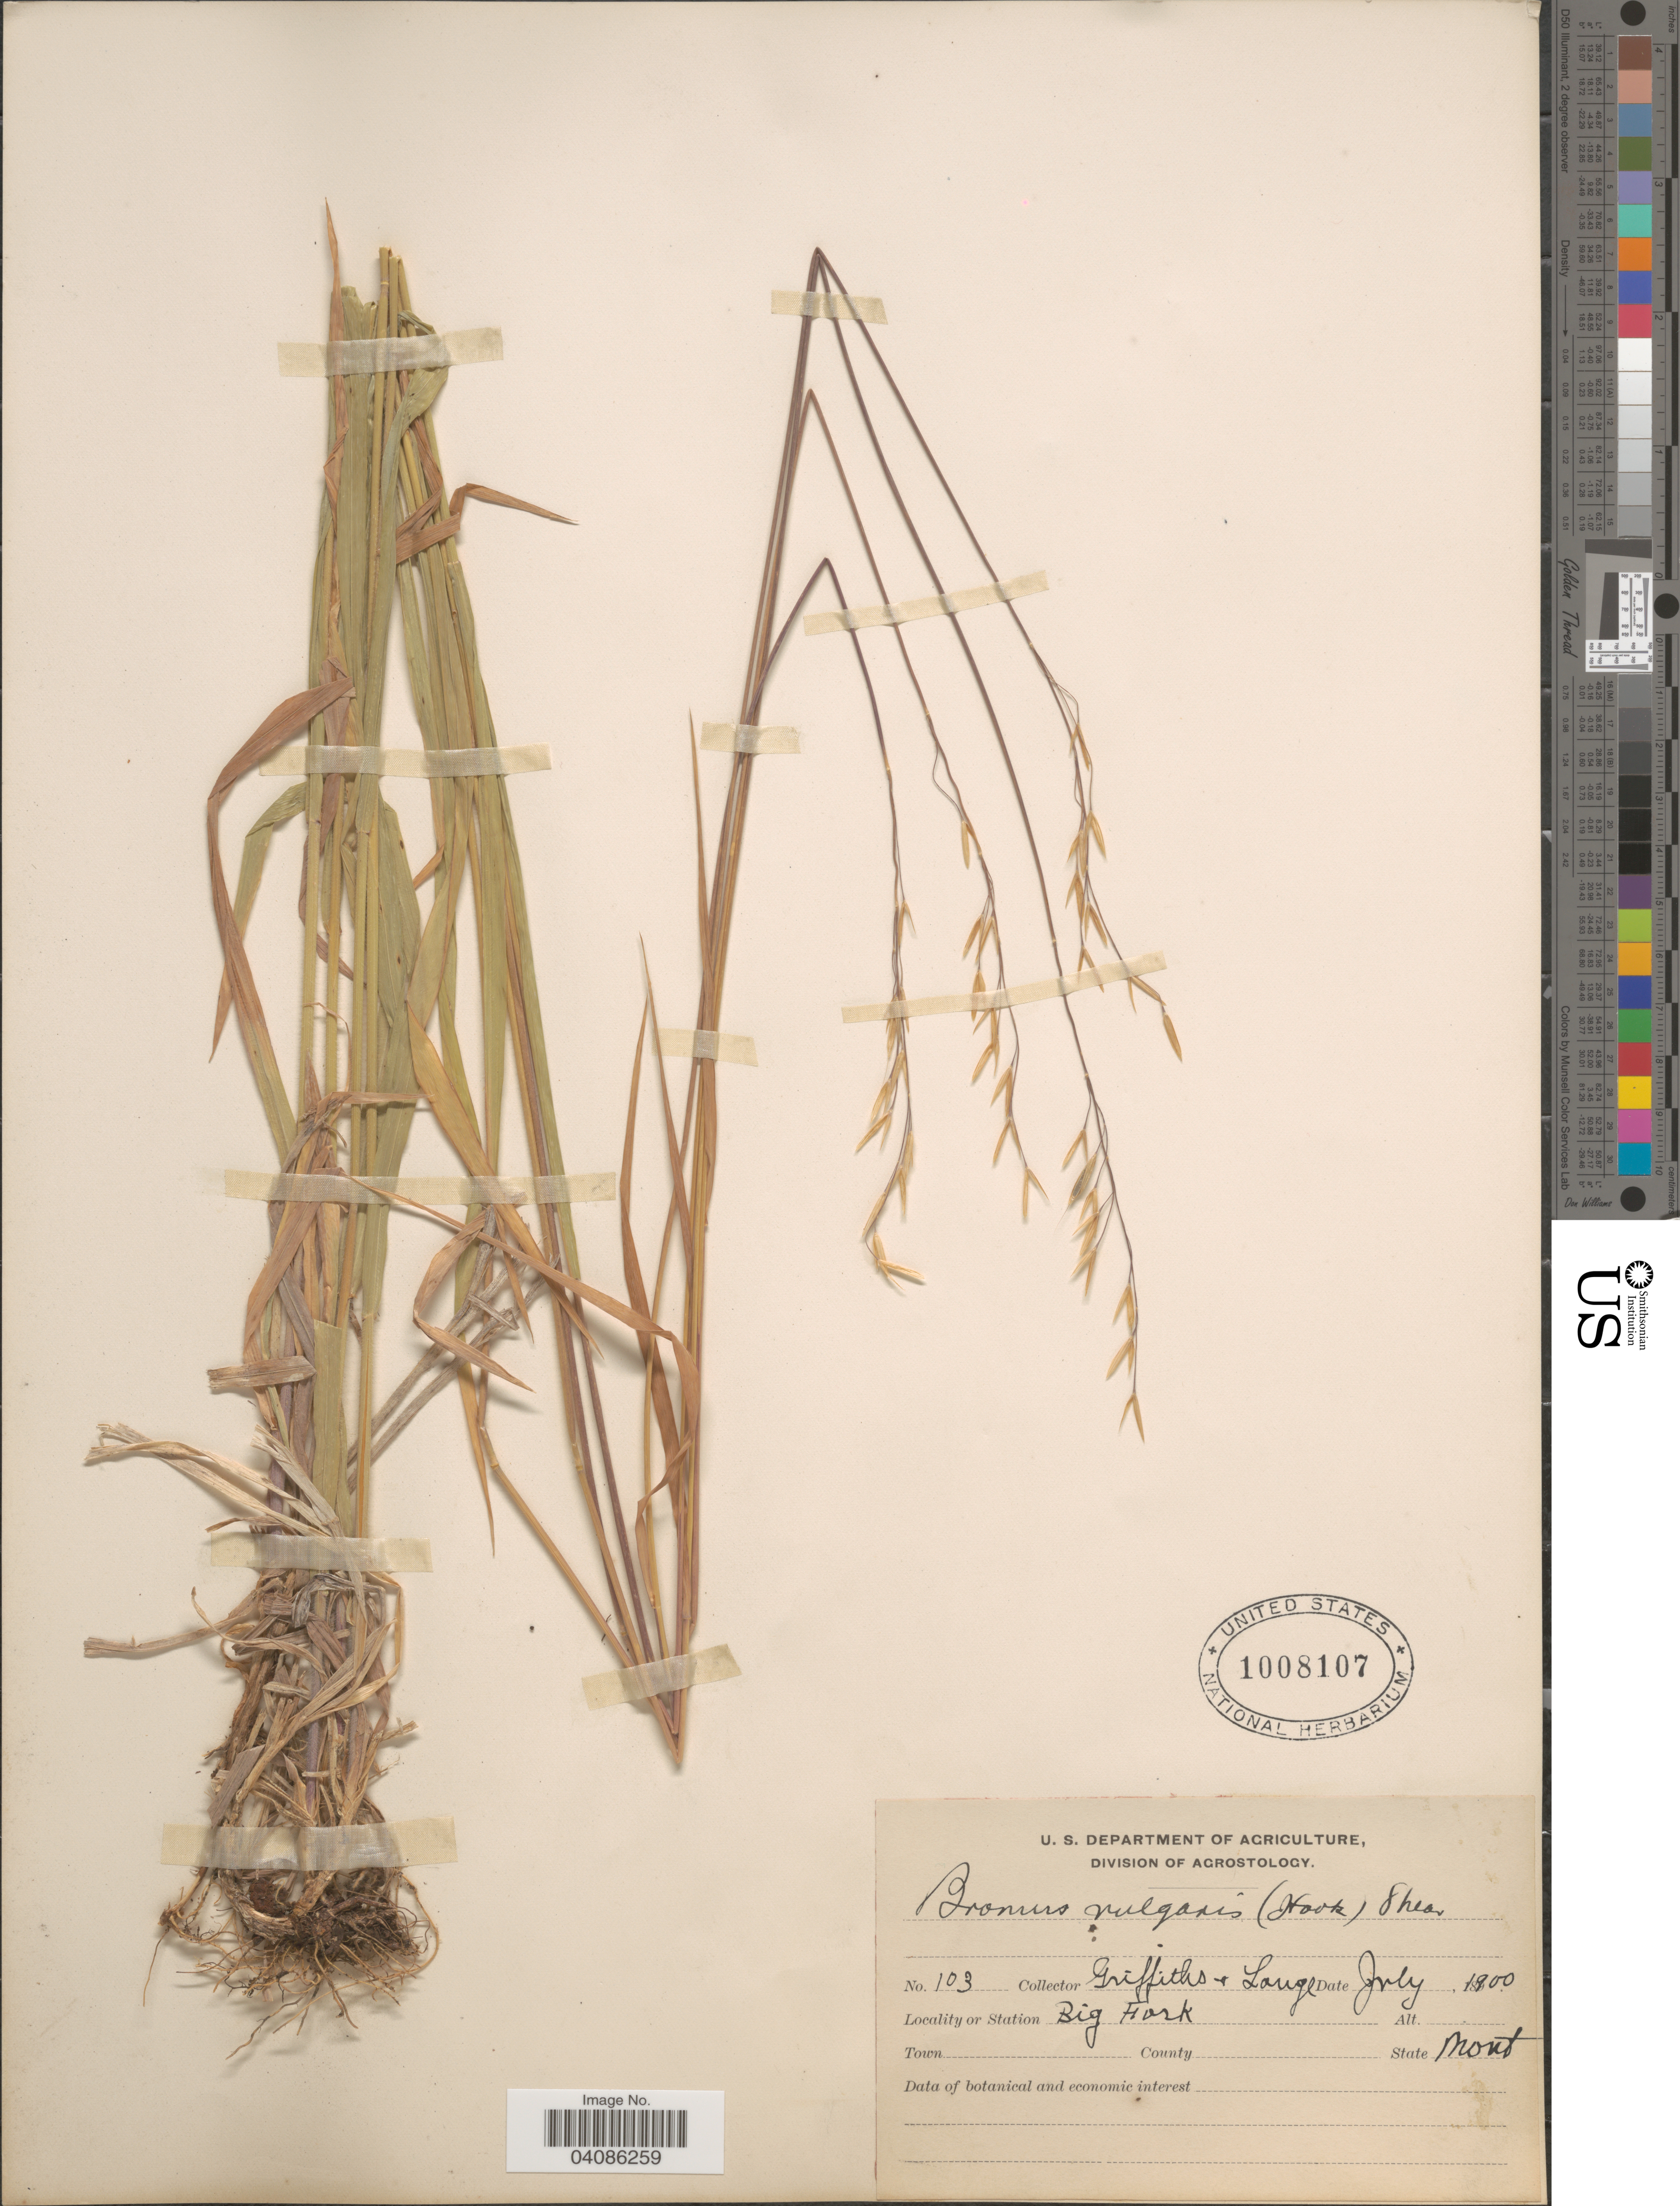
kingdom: Plantae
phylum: Tracheophyta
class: Liliopsida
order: Poales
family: Poaceae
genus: Bromus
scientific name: Bromus texensis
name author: (Shear) Hitchc.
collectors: -- Griffiths & -- Lange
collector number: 103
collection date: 1900-07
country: United States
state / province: Montana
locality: Big Fork.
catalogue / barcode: US 1008107